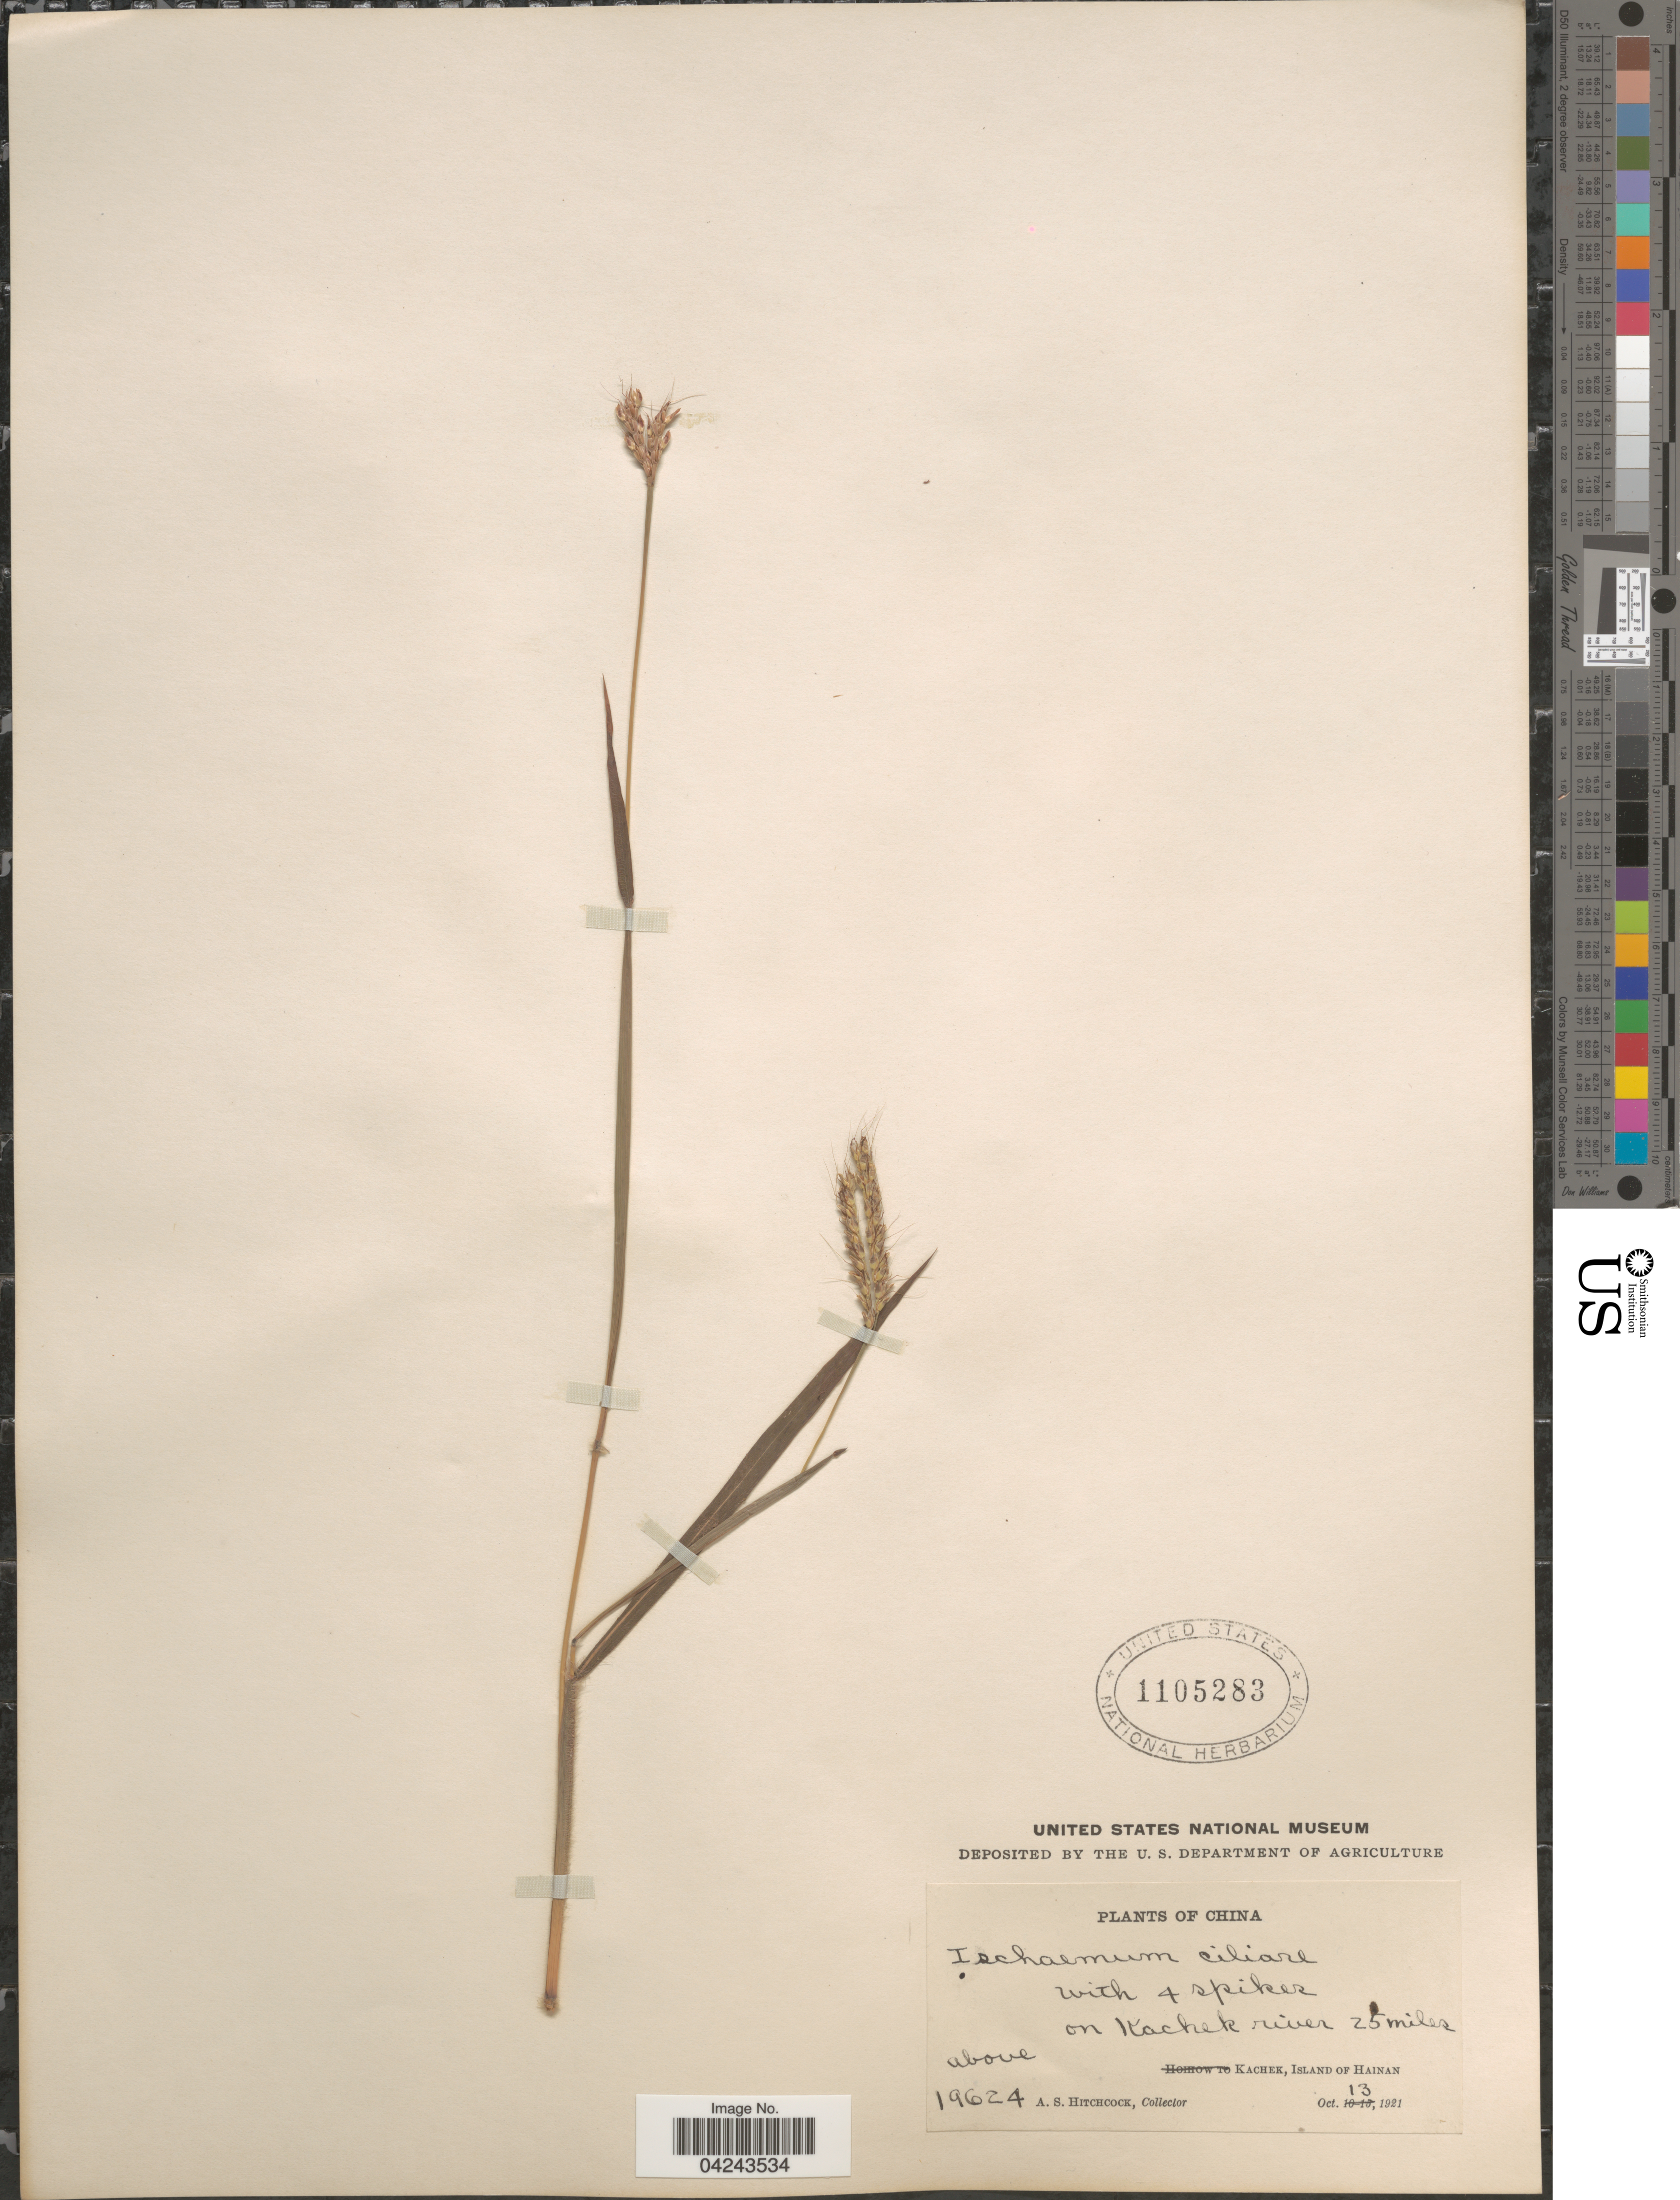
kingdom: Plantae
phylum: Tracheophyta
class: Liliopsida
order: Poales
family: Poaceae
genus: Ischaemum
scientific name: Ischaemum ciliare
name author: Retz.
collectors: A. S. Hitchcock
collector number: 19624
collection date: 1921-10-13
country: China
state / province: Hainan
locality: On Kachek river 25 miles above Kachek, Island of Hainan.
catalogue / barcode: US 1105283